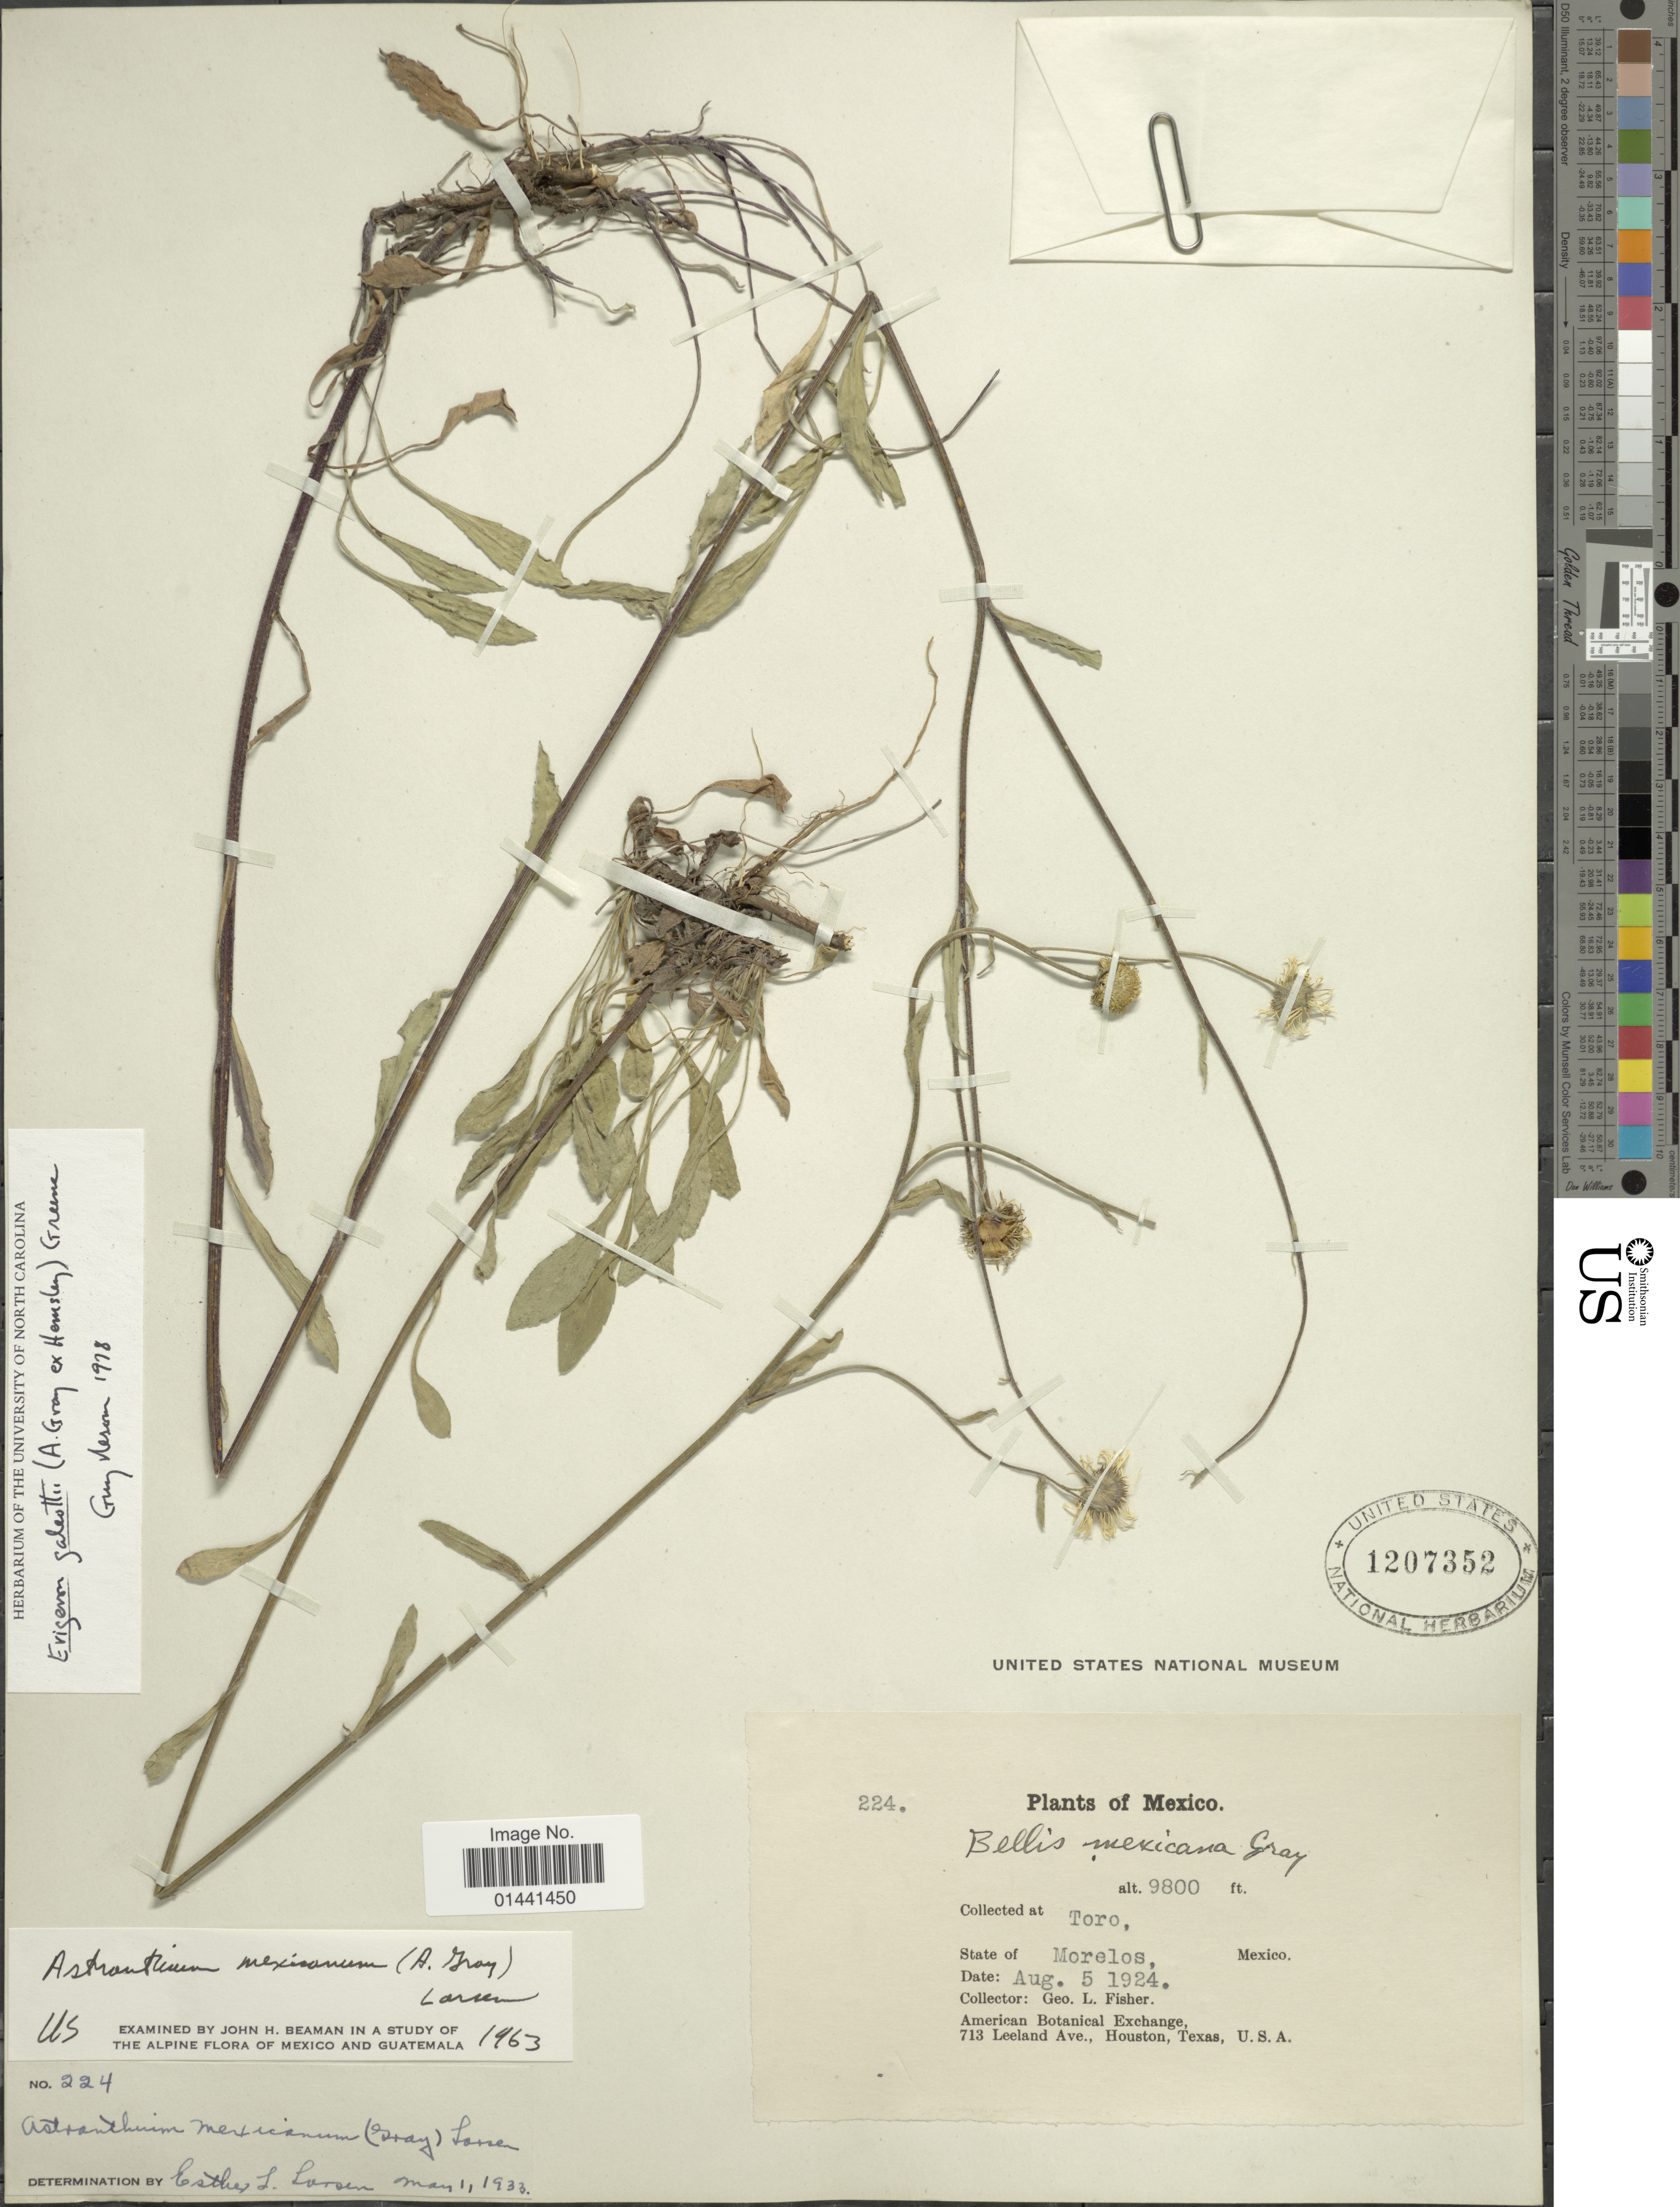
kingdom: Plantae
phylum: Tracheophyta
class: Magnoliopsida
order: Asterales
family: Asteraceae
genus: Erigeron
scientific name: Erigeron galeottii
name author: (A. Gray ex Hemsl.) Greene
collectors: G. L. Fisher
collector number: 224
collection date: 1924-08-05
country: Mexico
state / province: Morelos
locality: Toro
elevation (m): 2987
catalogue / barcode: US 1207352